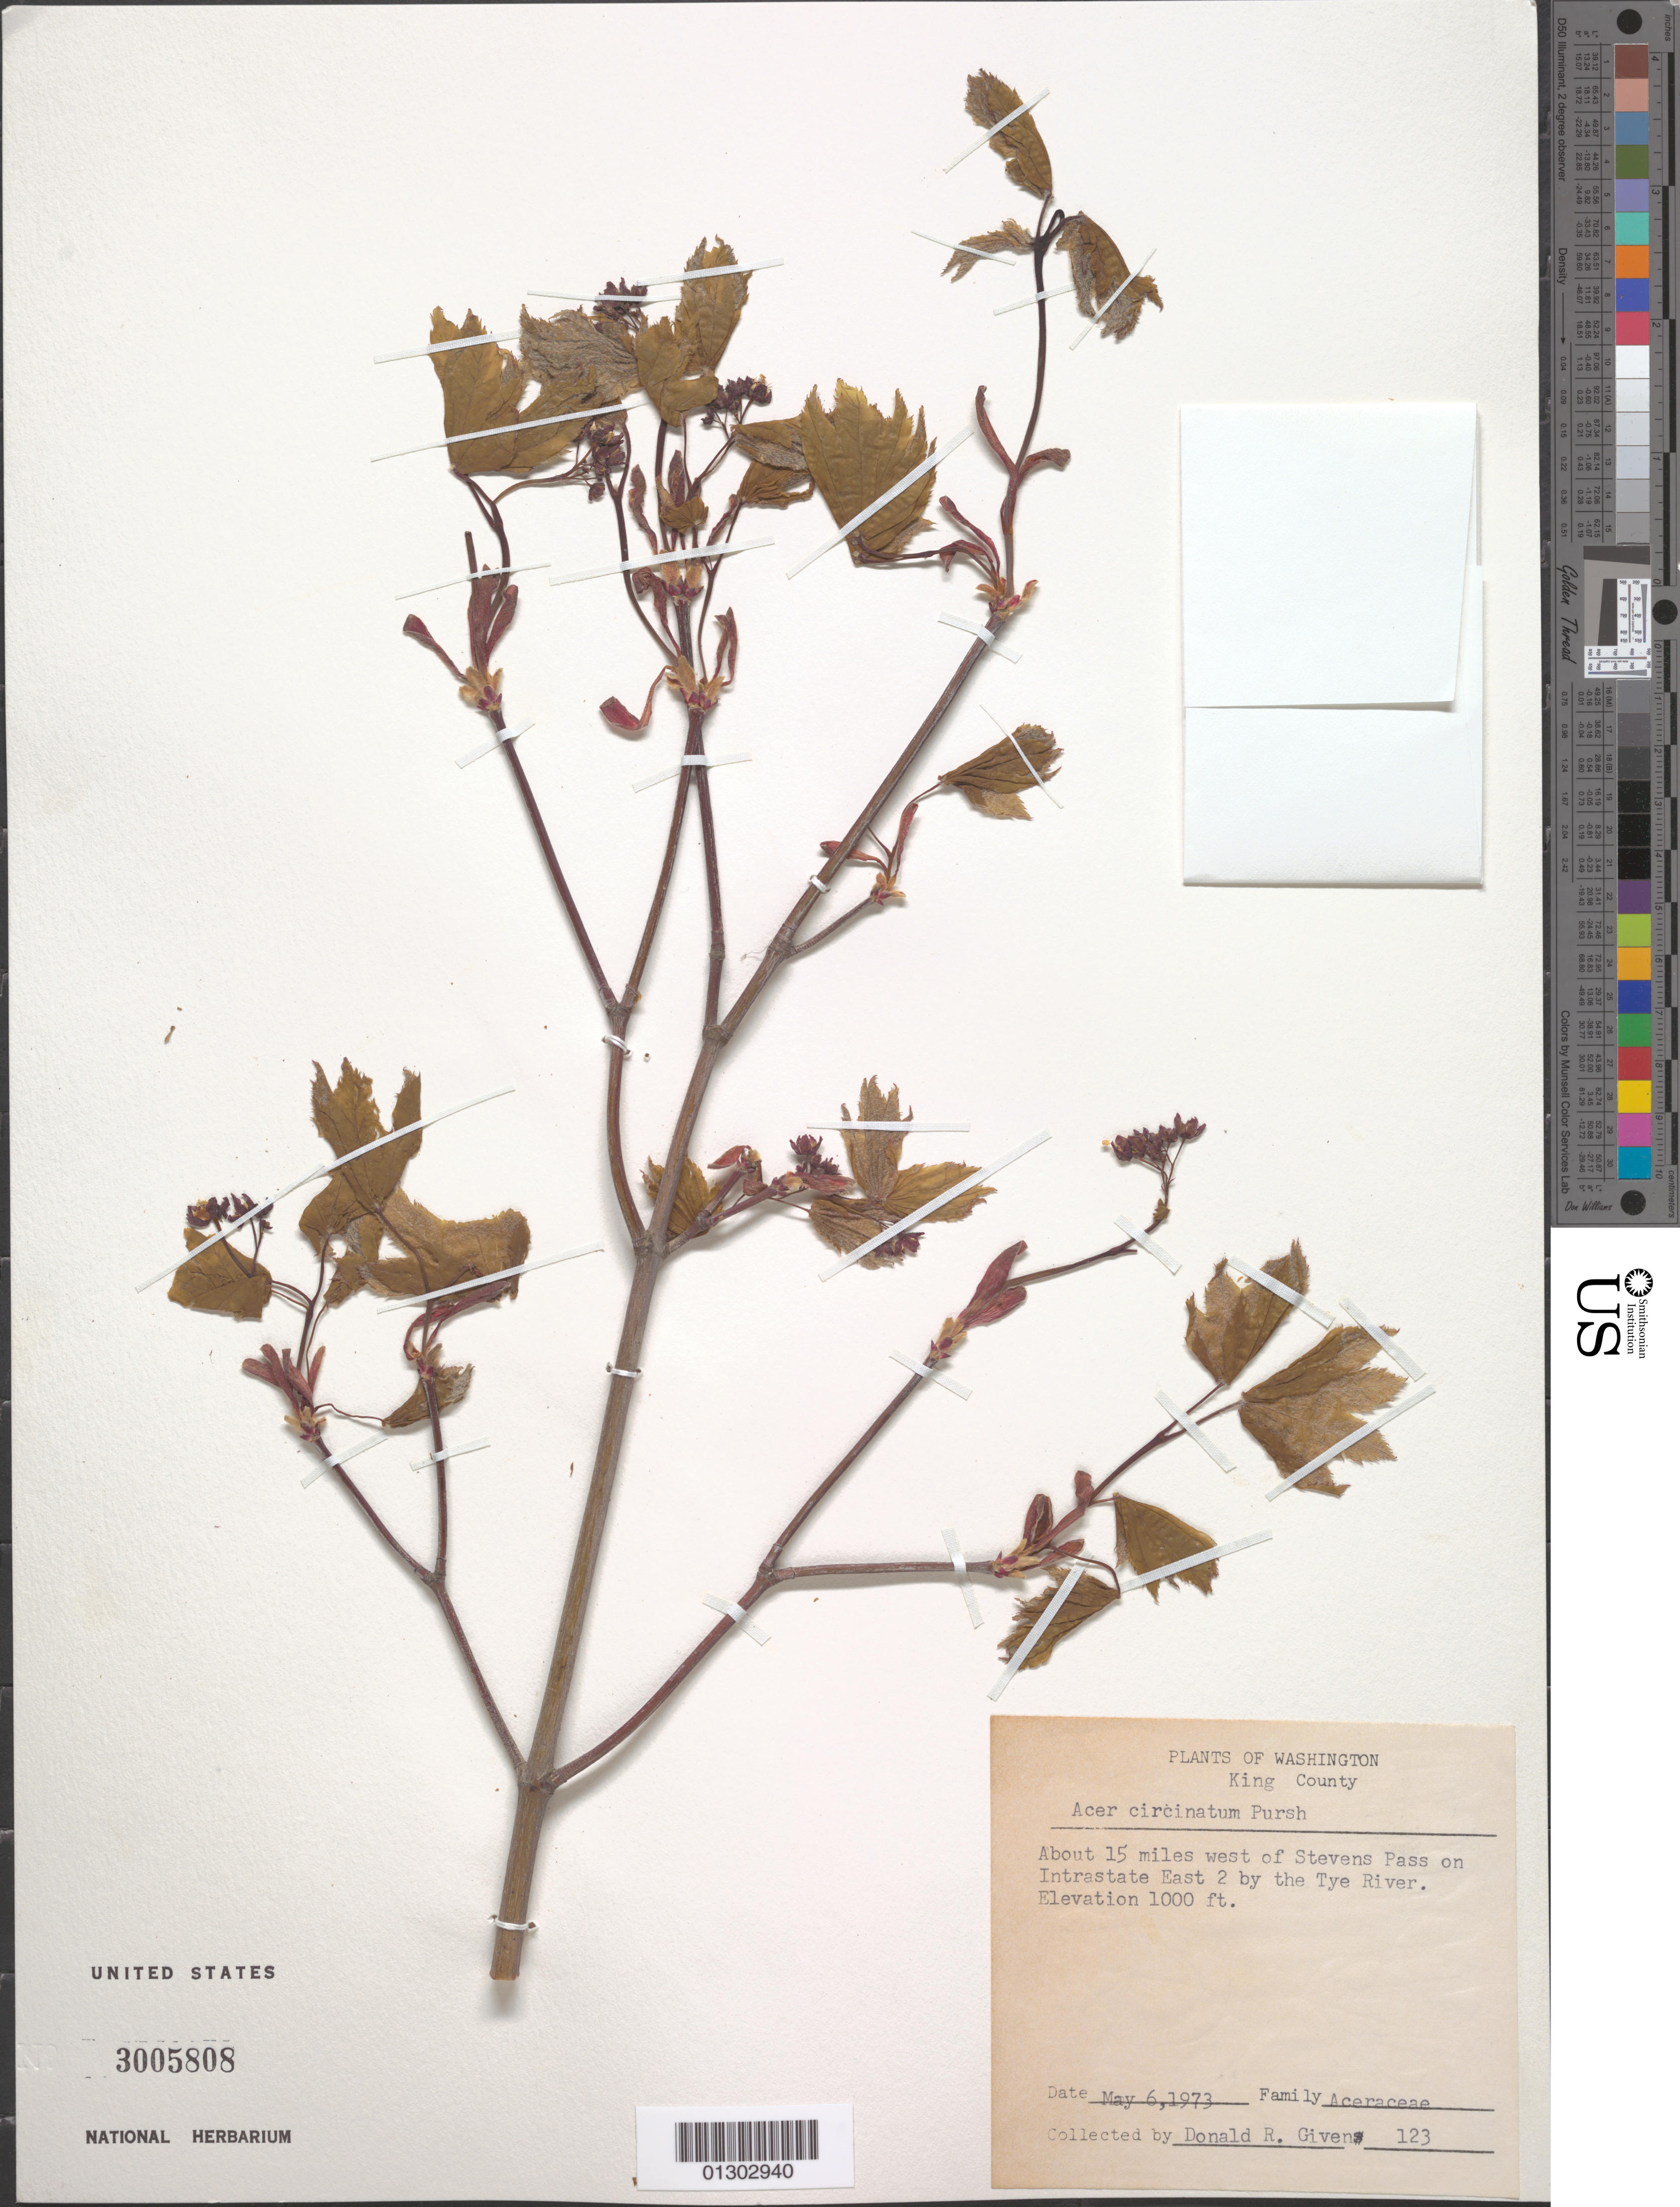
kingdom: Plantae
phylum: Tracheophyta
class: Magnoliopsida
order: Sapindales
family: Sapindaceae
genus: Acer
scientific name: Acer circinatum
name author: Pursh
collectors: D. Given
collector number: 123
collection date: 1973-05-06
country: United States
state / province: Washington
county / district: King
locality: Tye River; about 15 miles W of Stevens Pass on Intrastate East 2, by the Tye River.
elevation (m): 305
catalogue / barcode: US 3005808